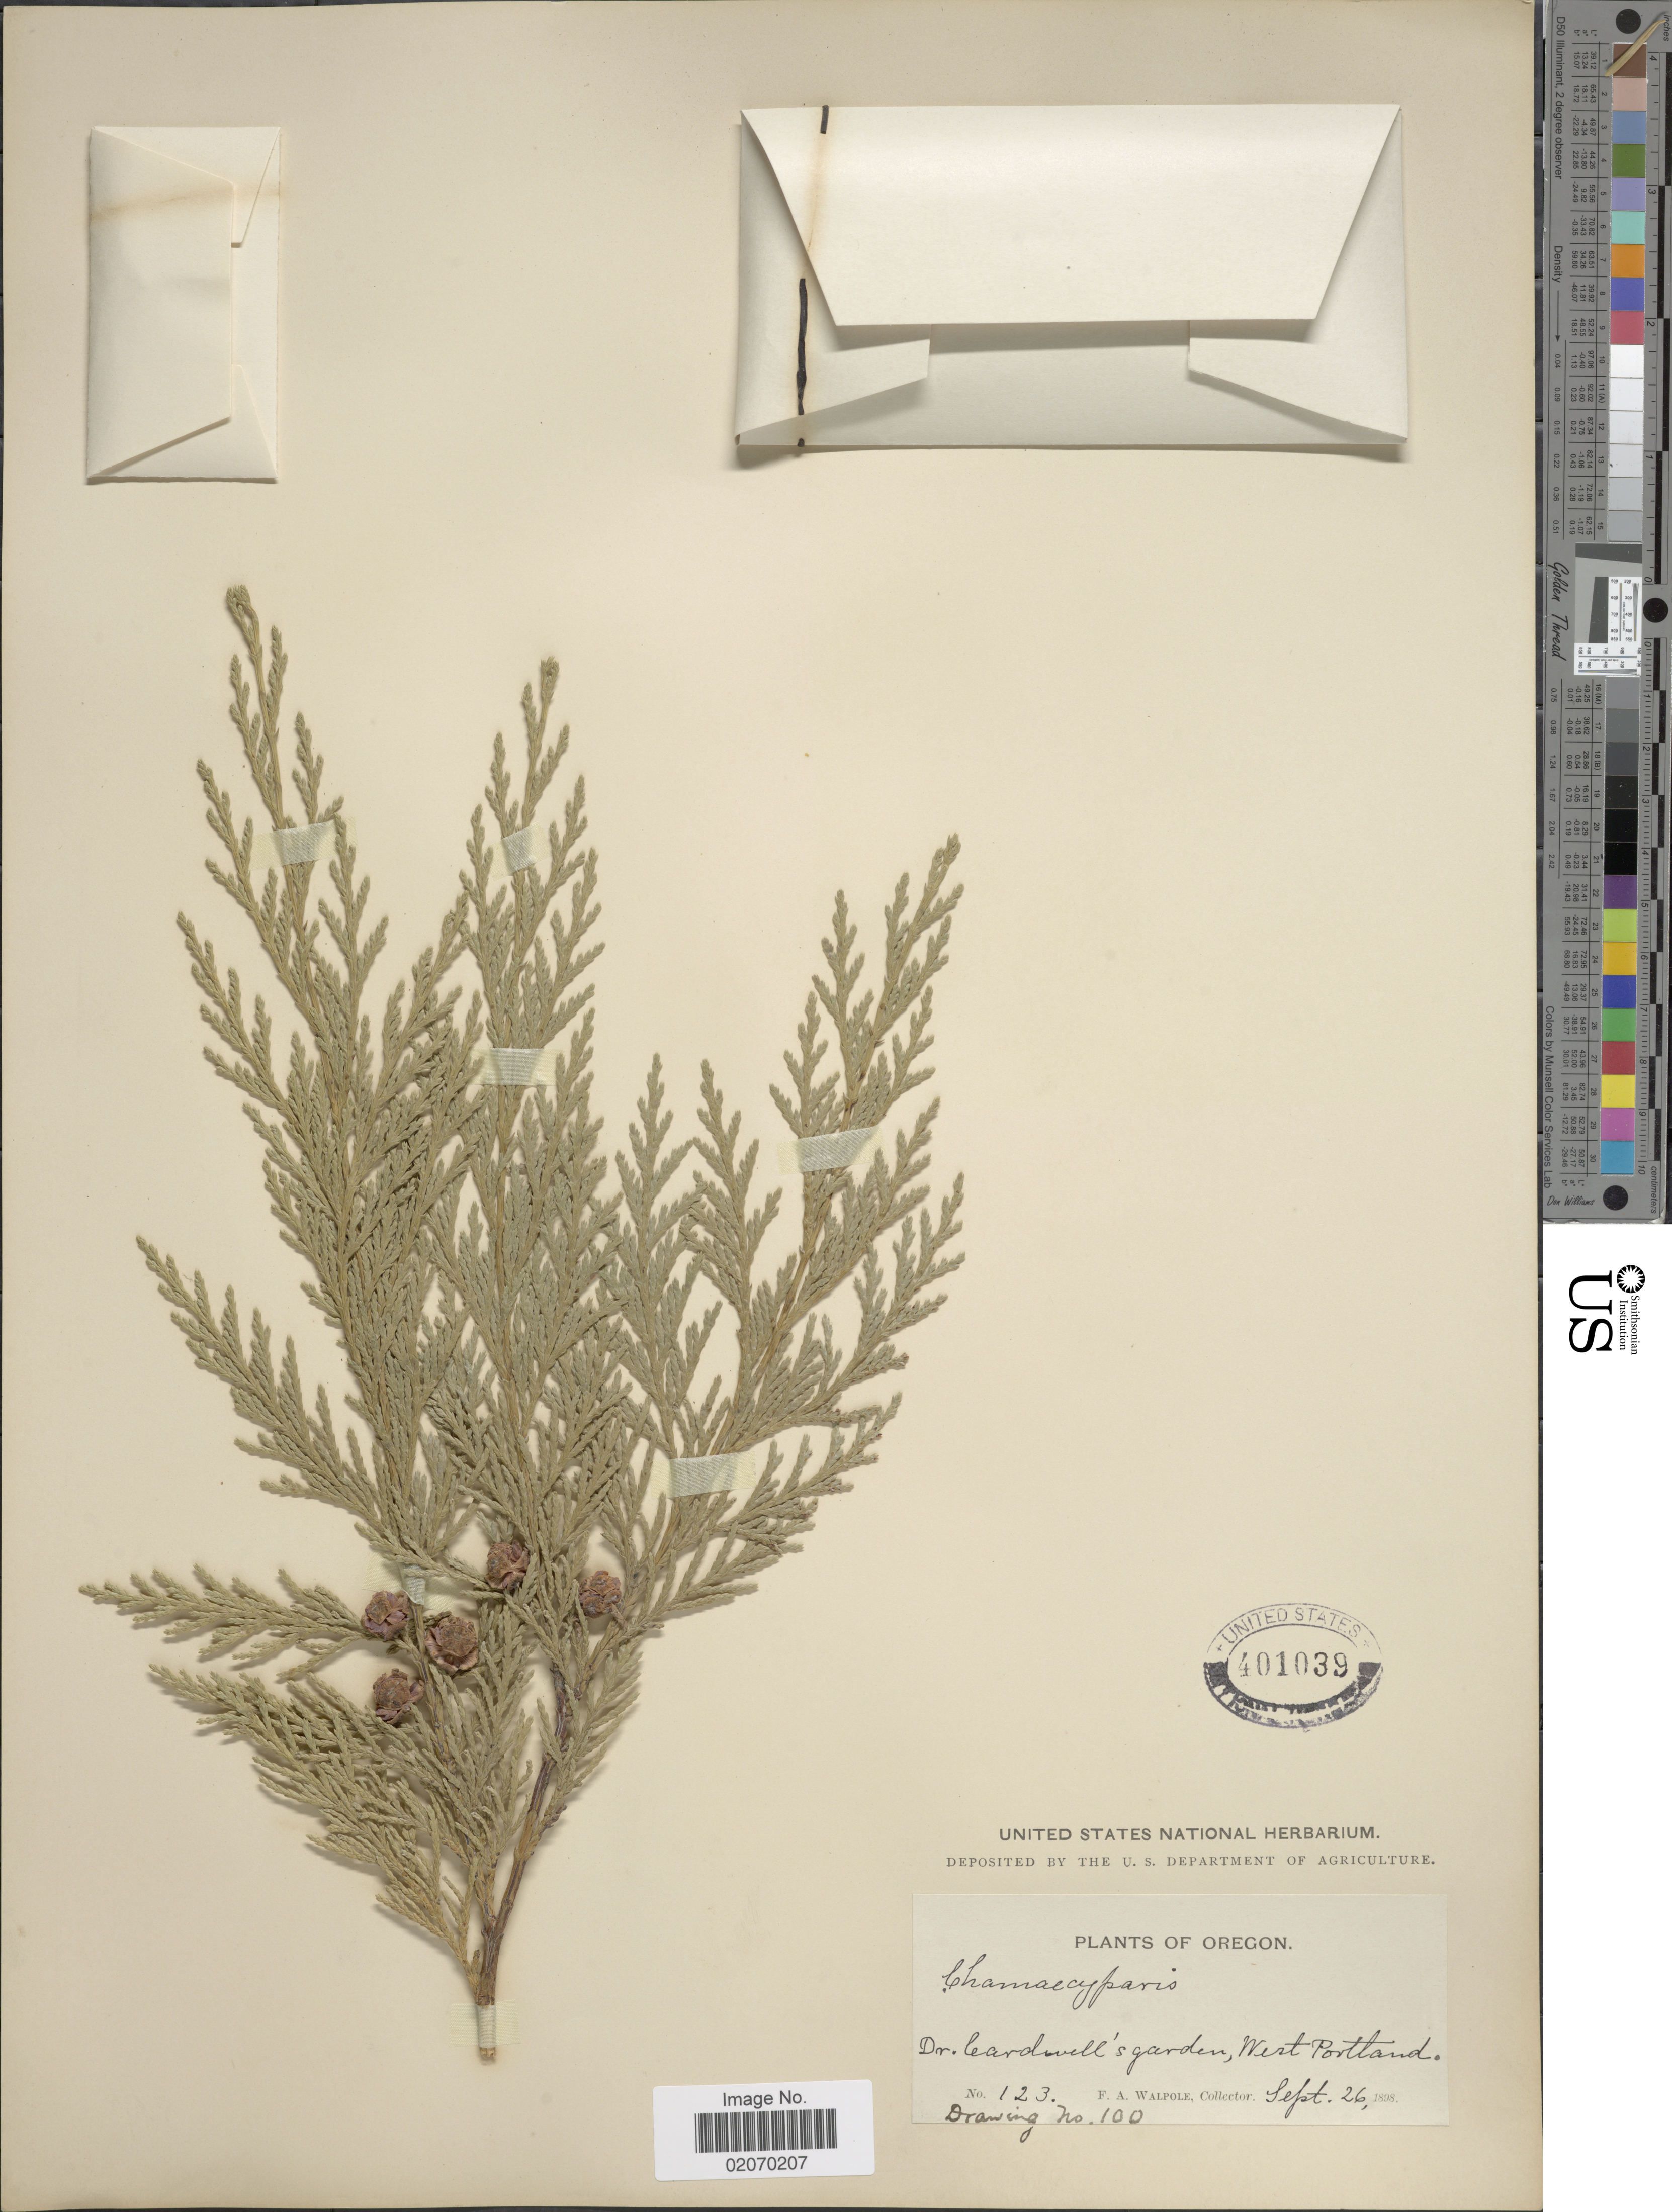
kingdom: Plantae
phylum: Tracheophyta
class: Pinopsida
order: Pinales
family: Cupressaceae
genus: Chamaecyparis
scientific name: Chamaecyparis lawsoniana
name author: (A. Murray bis) Parl.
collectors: F. Walpole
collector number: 123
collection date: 1898-09-26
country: United States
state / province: Oregon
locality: Dr. Cardwell's garden, West Portland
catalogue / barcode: US 401039